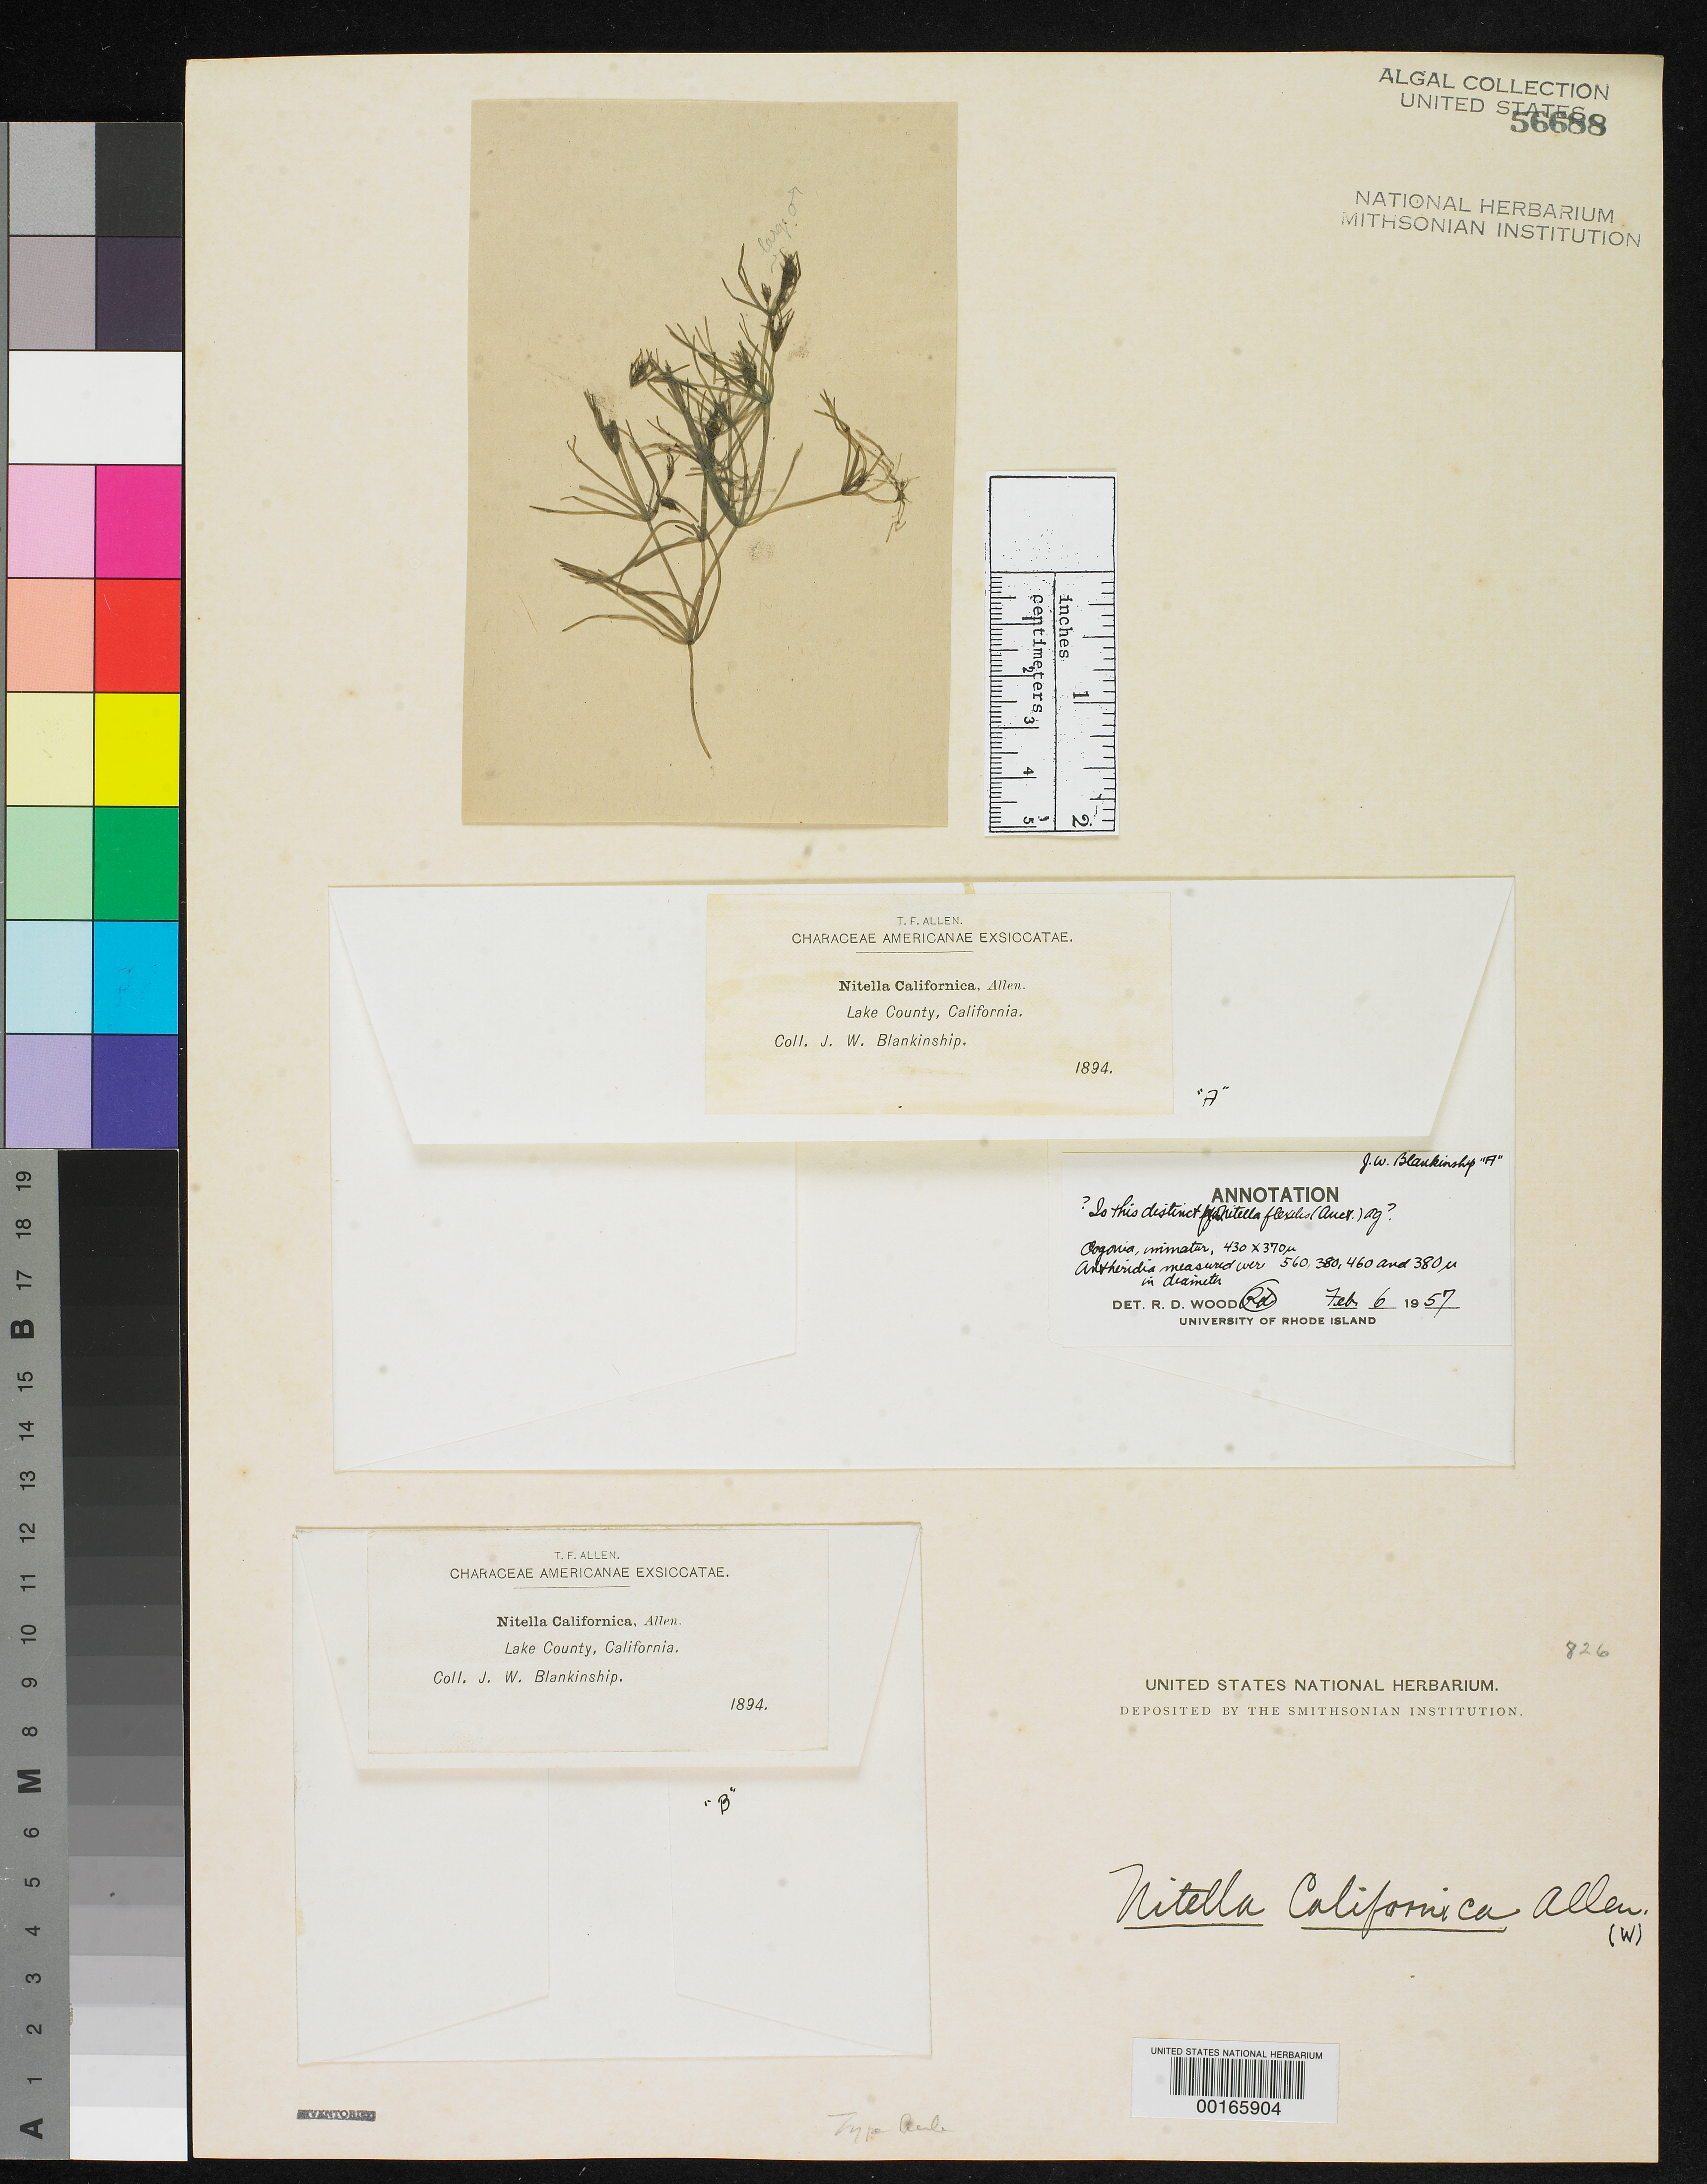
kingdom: Plantae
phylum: Charophyta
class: Charophyceae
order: Charales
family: Characeae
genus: Nitella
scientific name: Nitella californica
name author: Allen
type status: Isotype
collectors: J. W. Blankinship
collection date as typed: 1894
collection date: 1894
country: United States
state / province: California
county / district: Lake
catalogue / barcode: US 56688